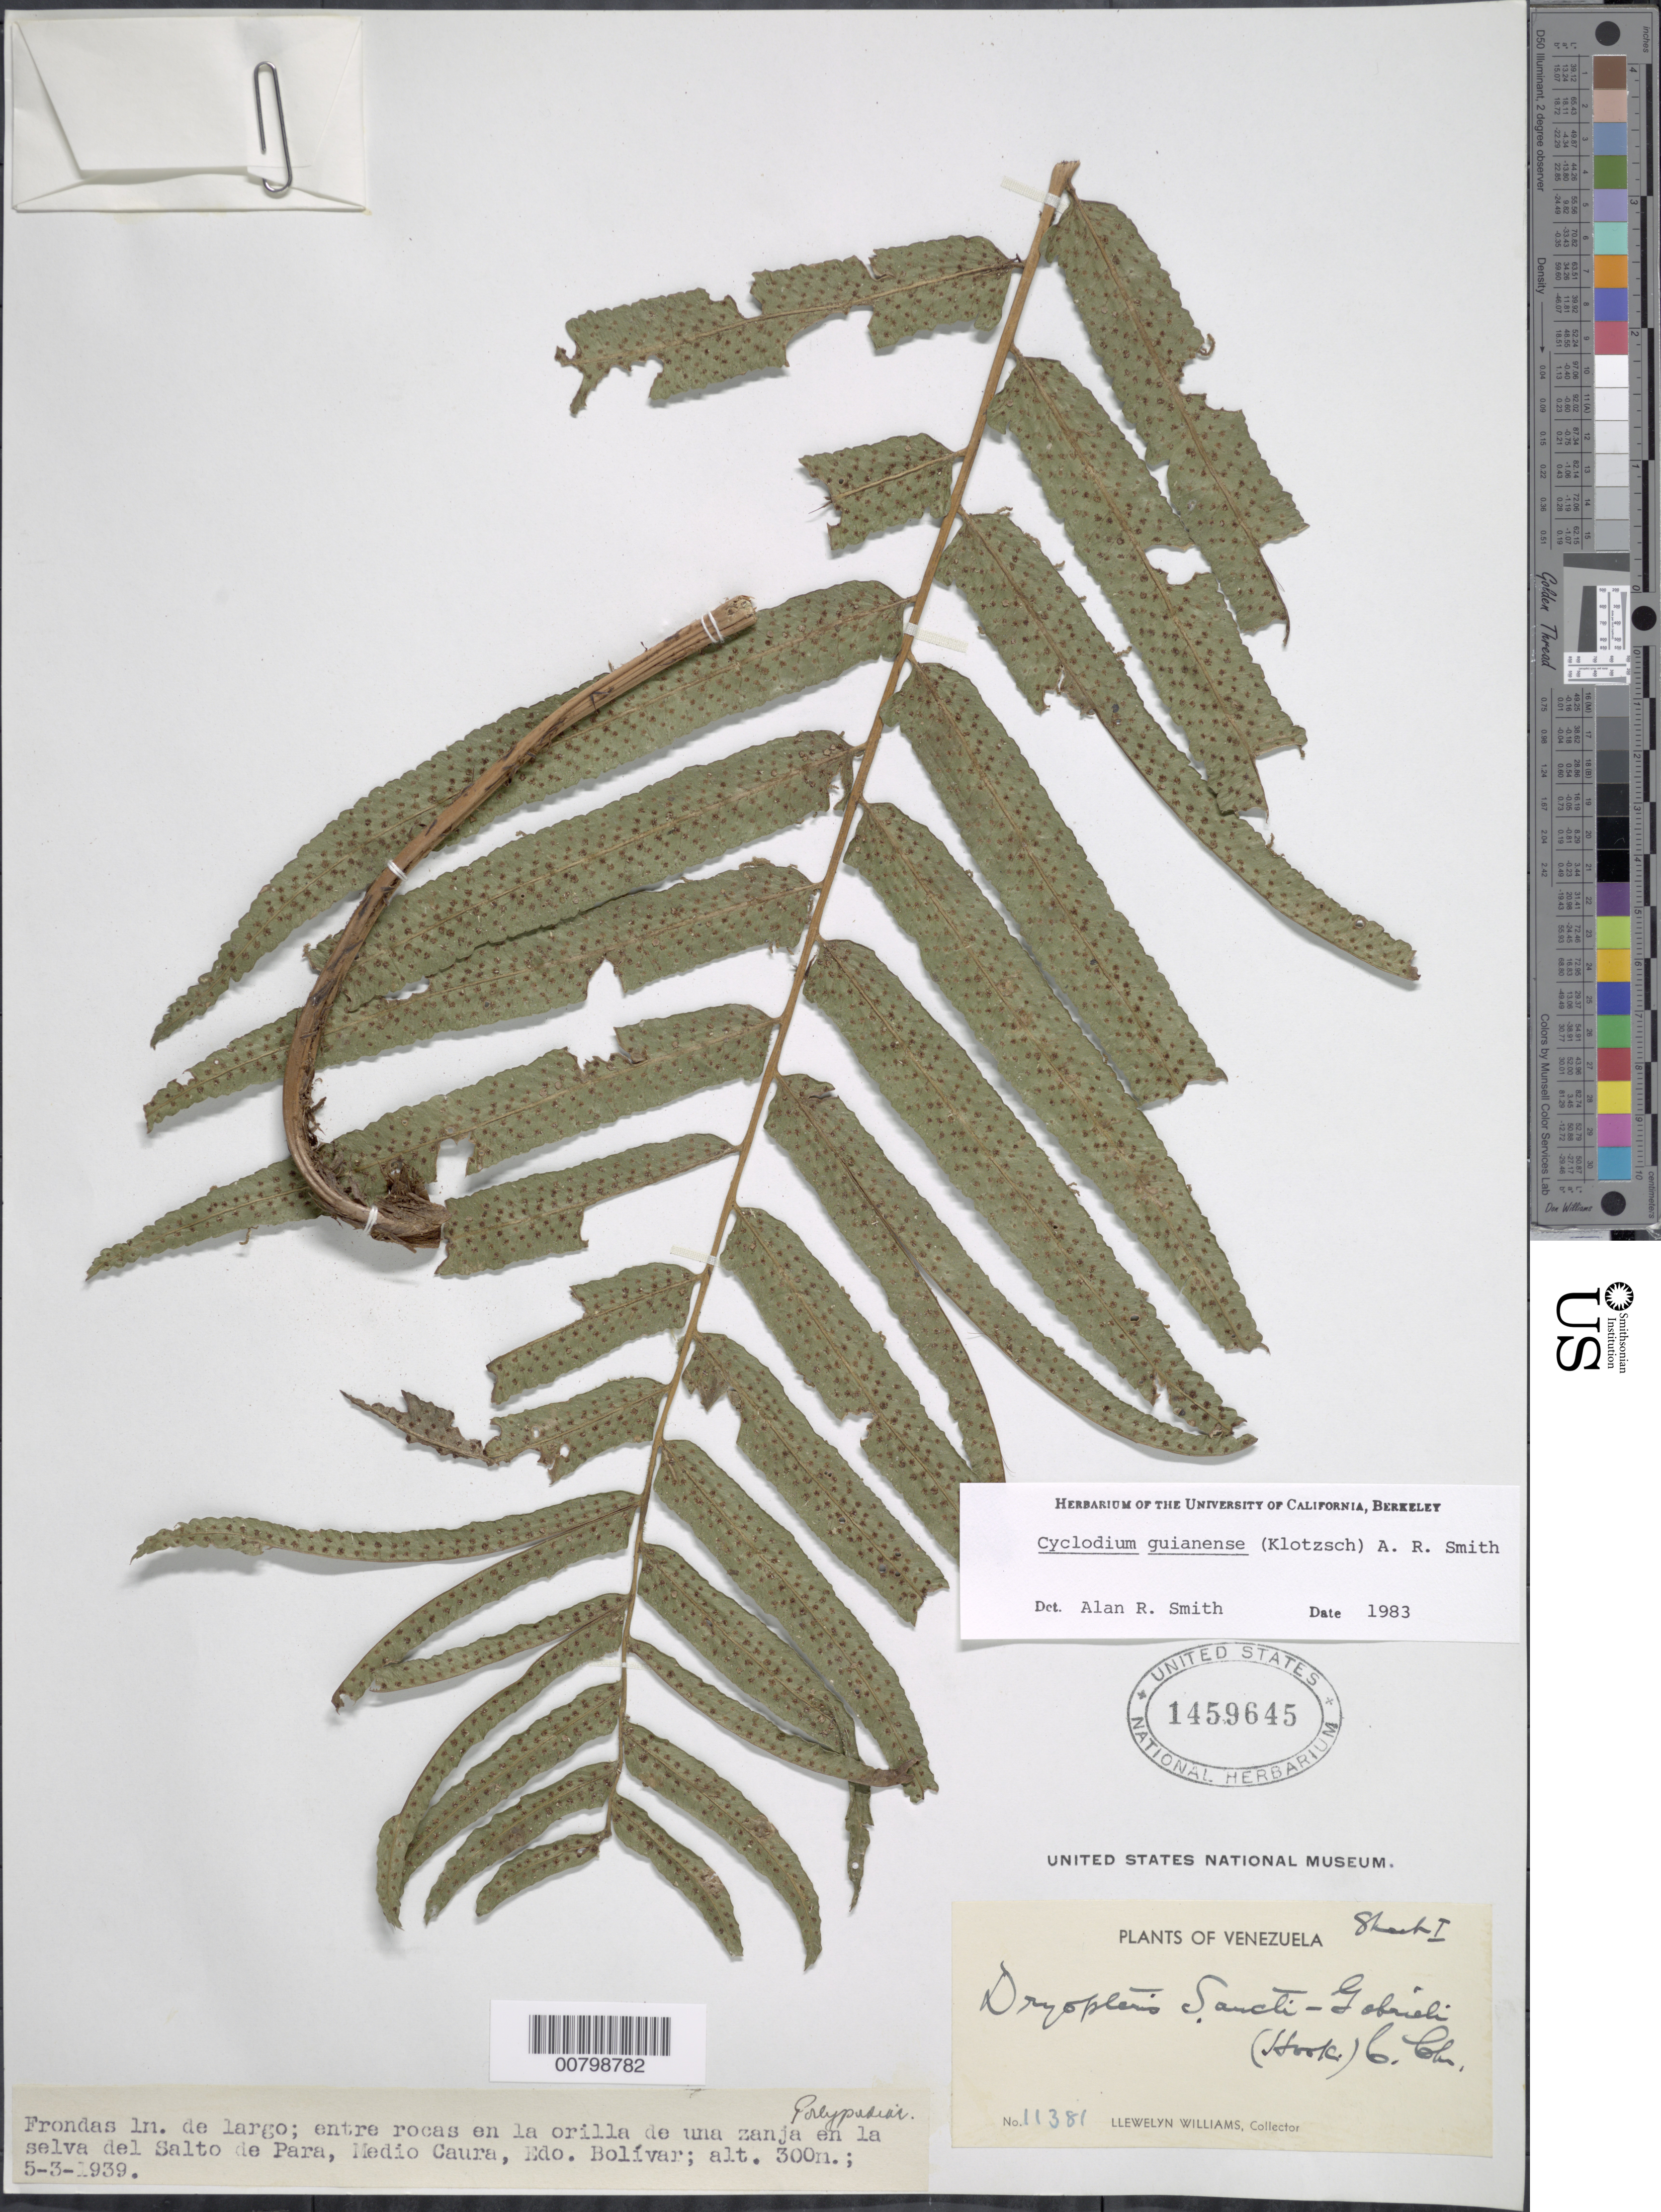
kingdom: Plantae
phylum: Tracheophyta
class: Polypodiopsida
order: Polypodiales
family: Dryopteridaceae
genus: Cyclodium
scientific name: Cyclodium guianense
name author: (Klotzsch) van der Werff ex L.D. Gómez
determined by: Smith, Alan R., (UC)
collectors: Ll. Williams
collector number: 11381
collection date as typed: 5-Mar-39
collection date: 1939-03-05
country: Venezuela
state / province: Bolívar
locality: Salto de Para, Medio Caura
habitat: Entre rocas en la orilla de una zanja en la selva del salto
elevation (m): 300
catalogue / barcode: US 1459645